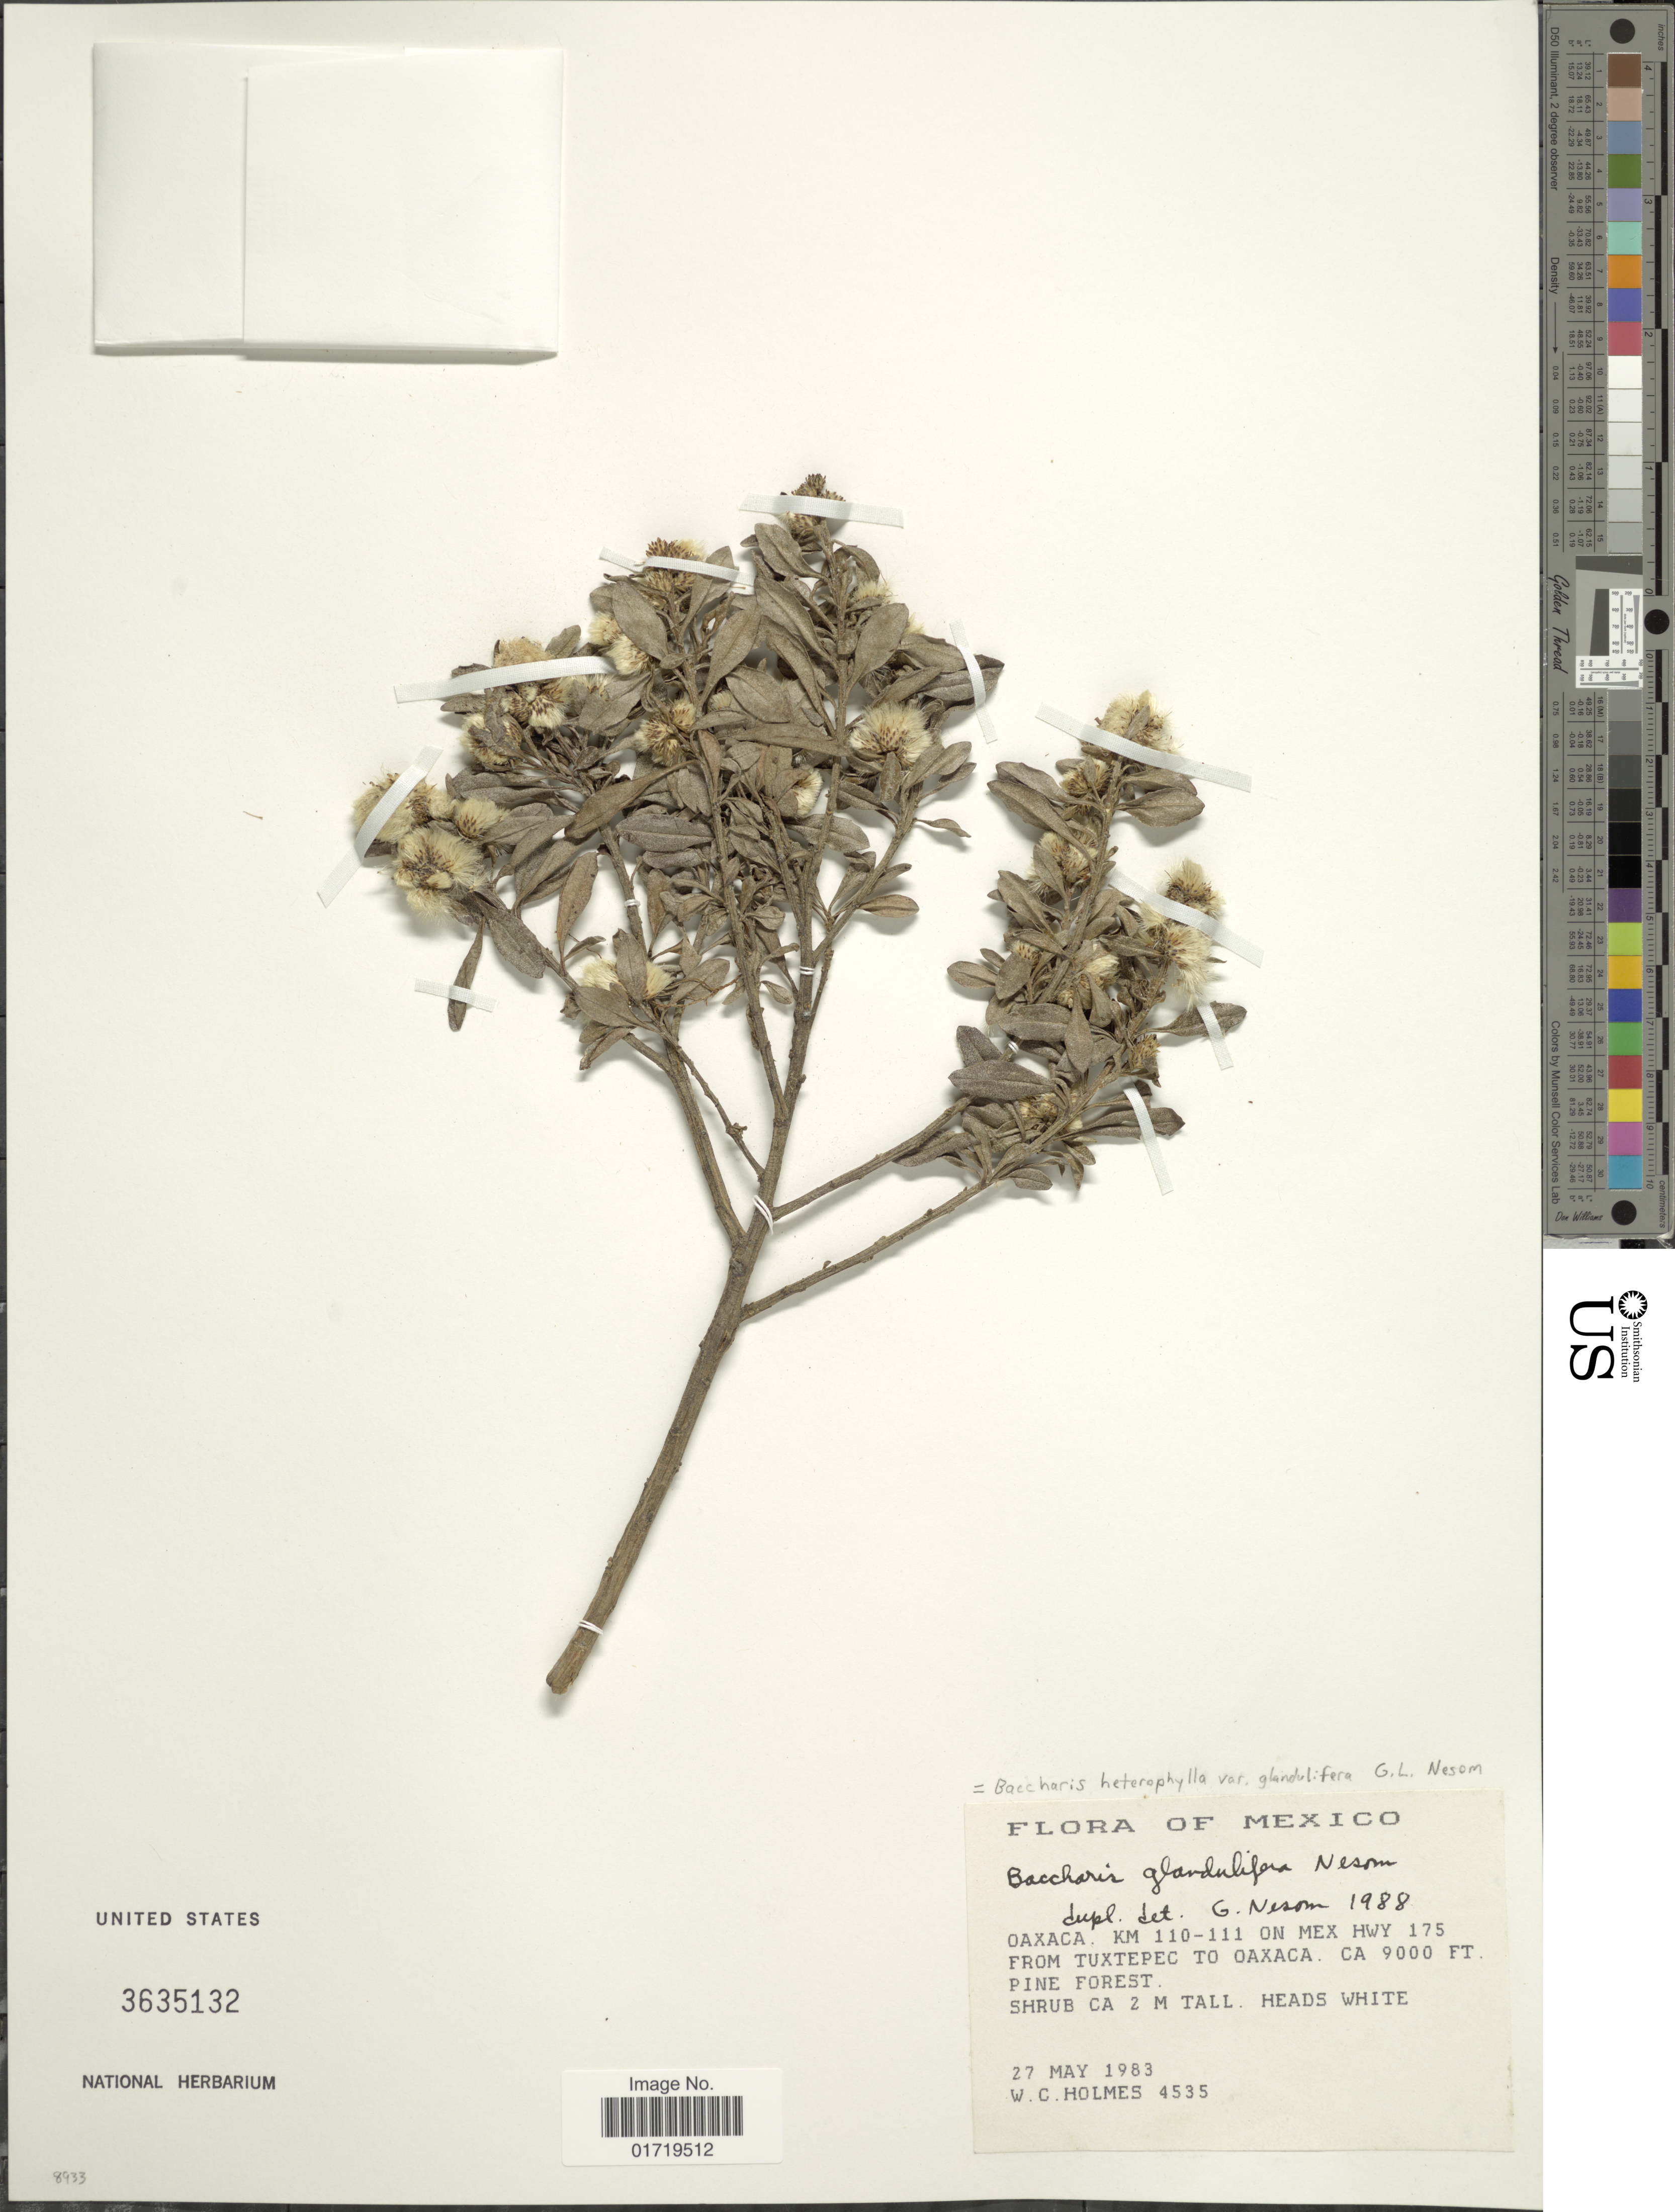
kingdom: Plantae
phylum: Tracheophyta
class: Magnoliopsida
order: Asterales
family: Asteraceae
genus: Baccharis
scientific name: Baccharis heterophylla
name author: Kunth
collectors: W. Holmes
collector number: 4535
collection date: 1983-05-27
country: Mexico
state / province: Oaxaca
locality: Oaxaca, Km 110-111 on Mex. Hwy 175 from Tuxtepec to Oaxaca, Pine Forest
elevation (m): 2743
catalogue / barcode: US 3635132